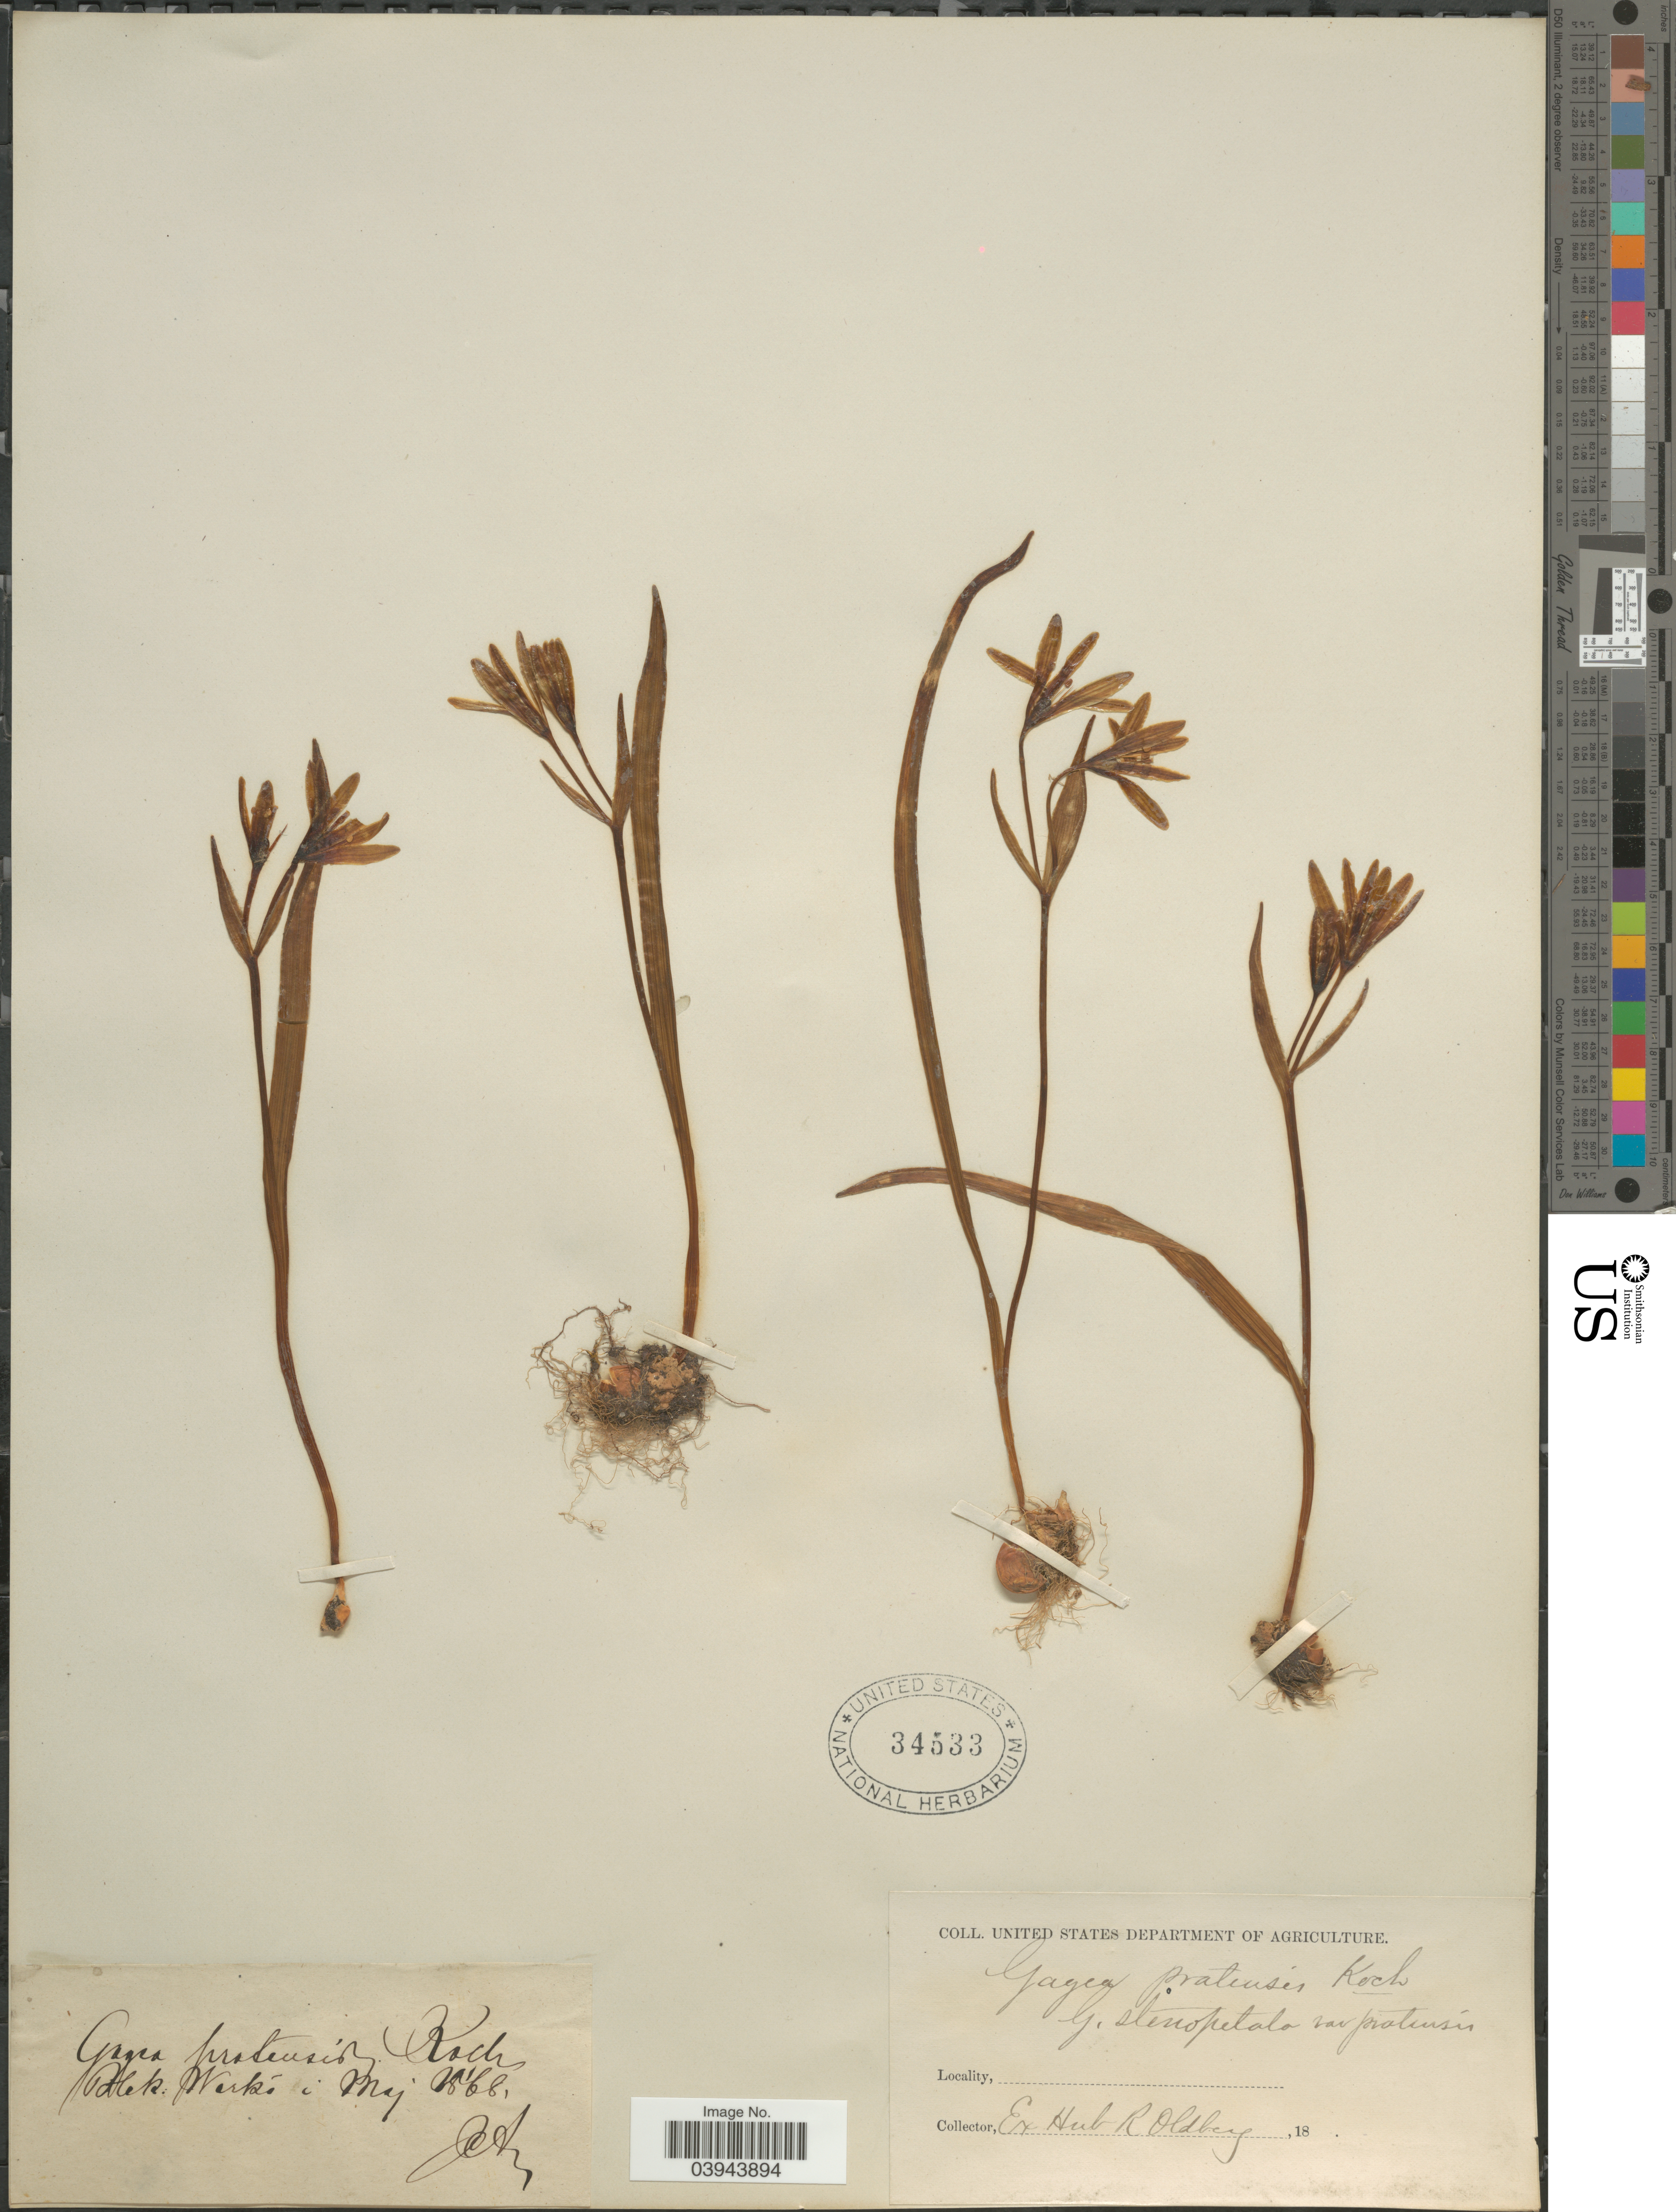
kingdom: Plantae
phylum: Tracheophyta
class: Liliopsida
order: Liliales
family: Liliaceae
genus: Gagea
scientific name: Gagea pratensis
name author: (Pers.) Dumort.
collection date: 1868-05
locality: Hek, Werké.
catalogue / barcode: US 34533